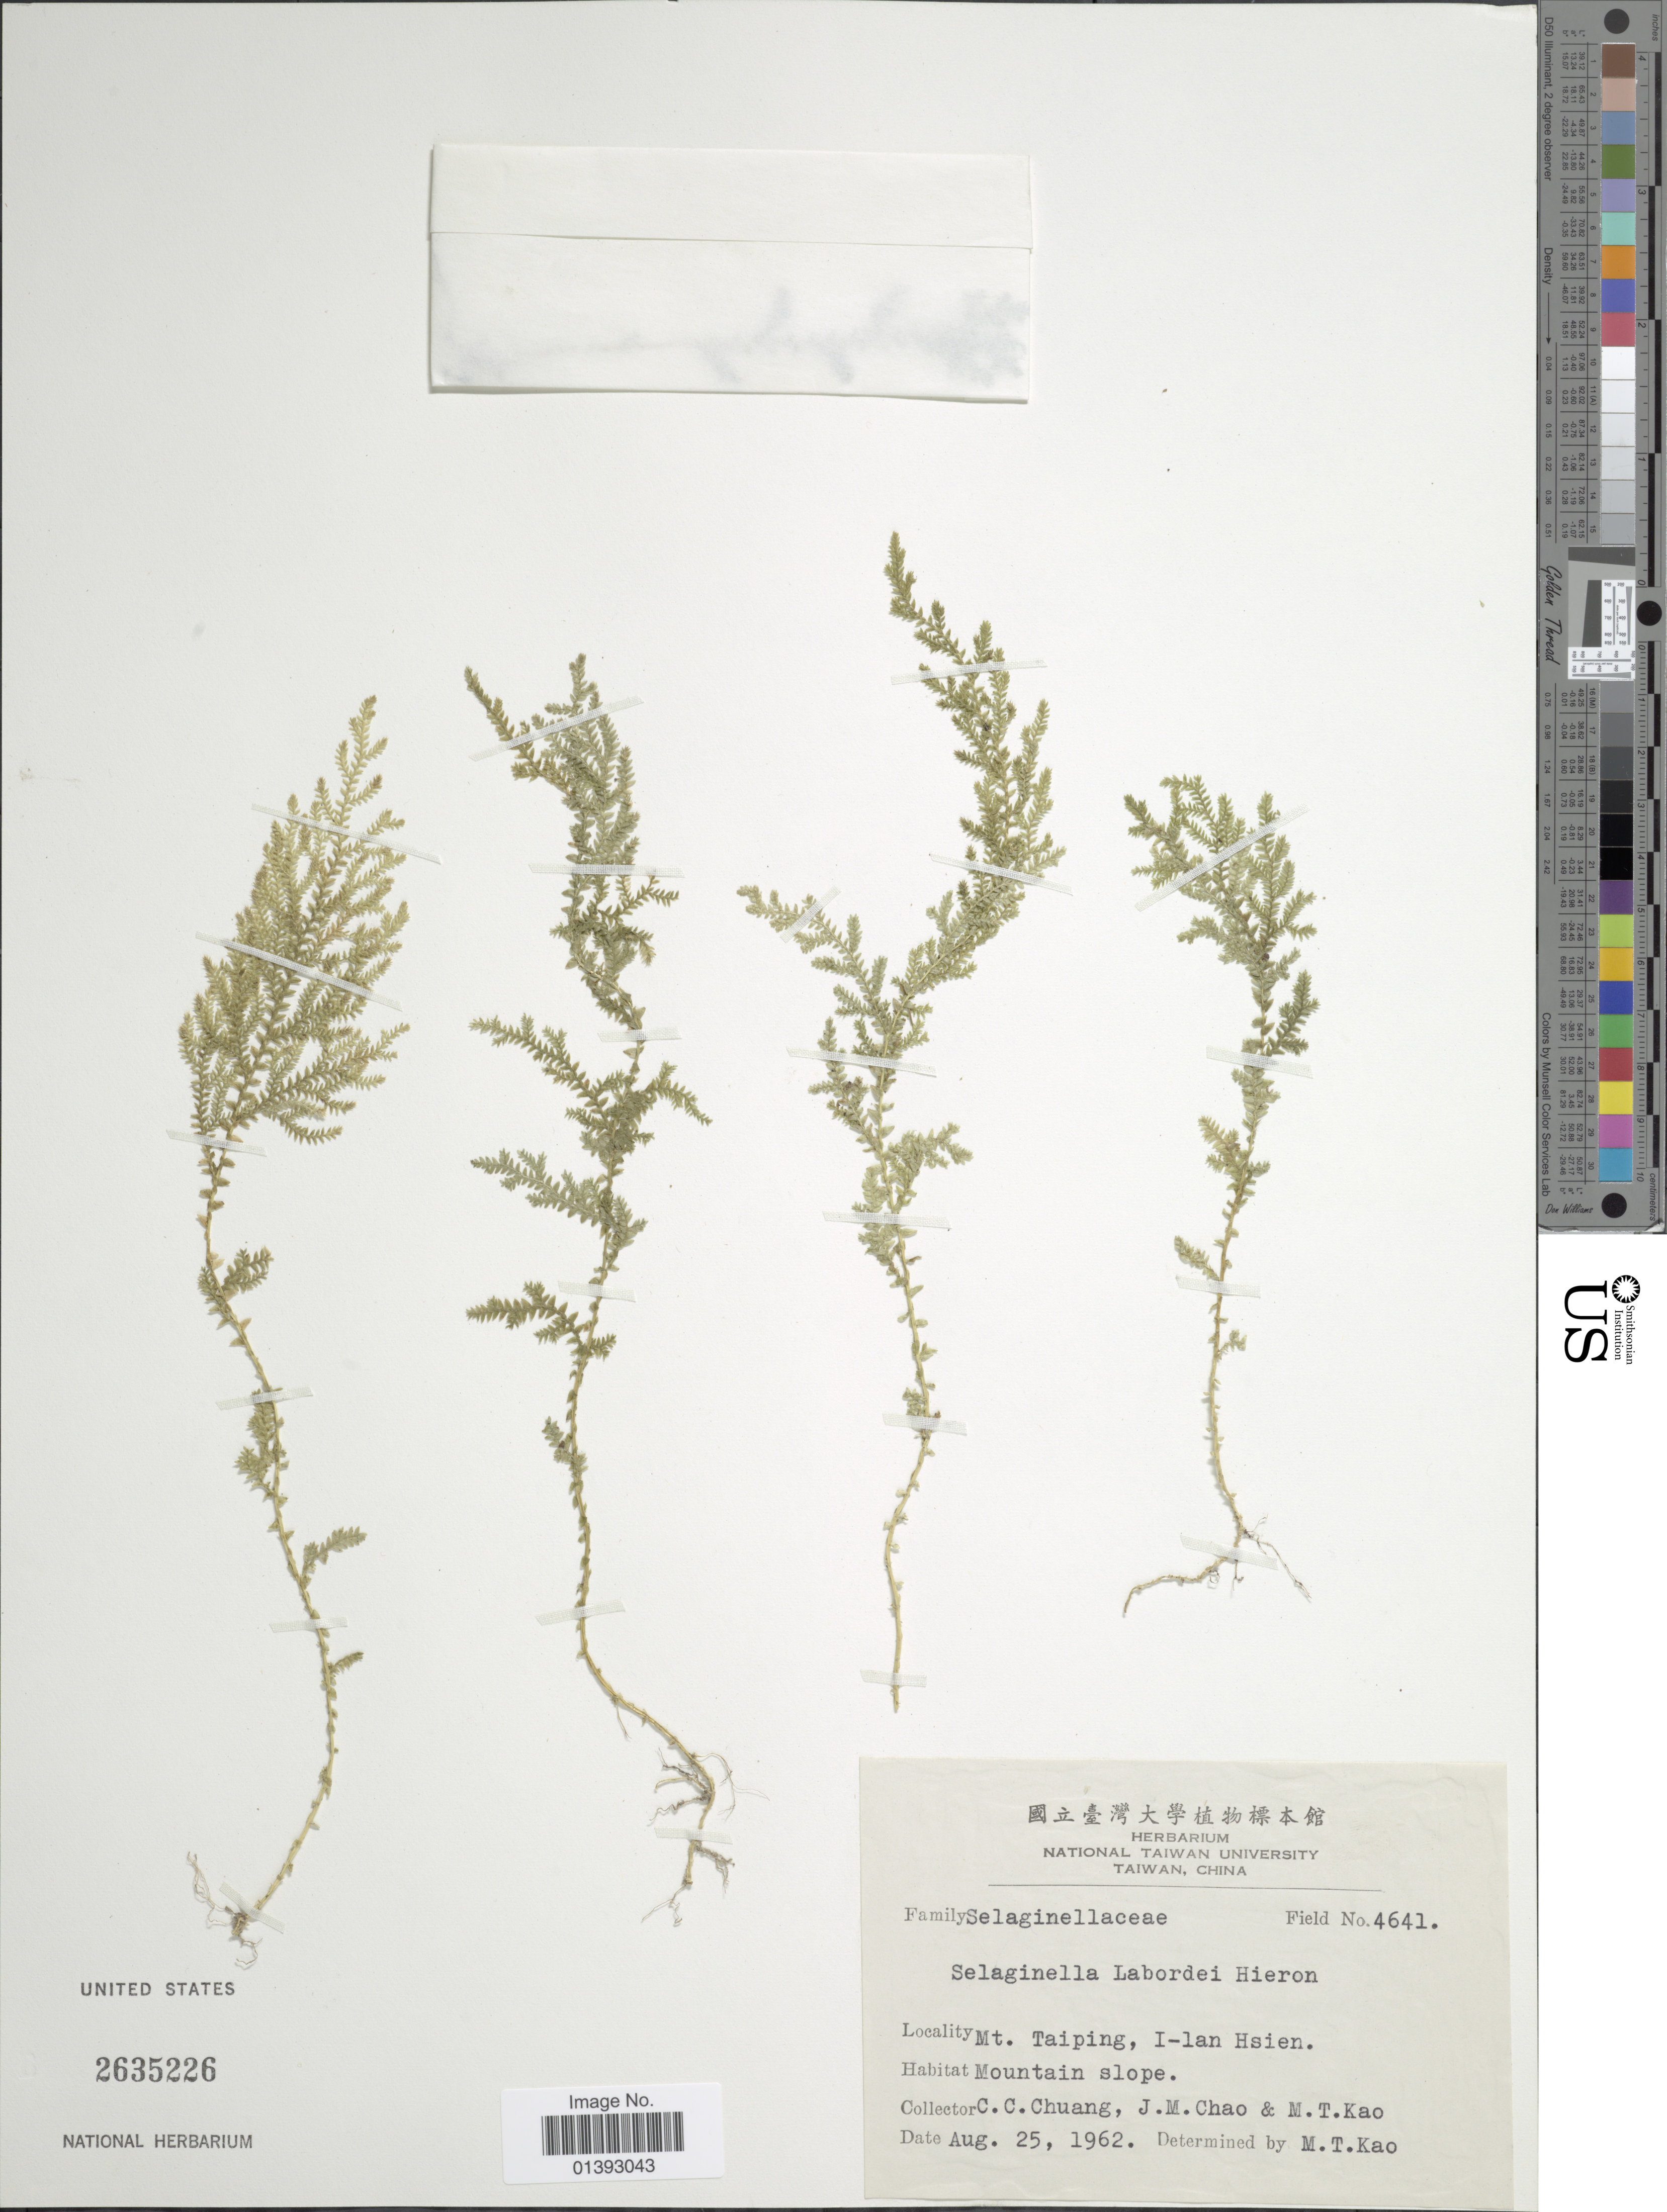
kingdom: Plantae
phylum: Tracheophyta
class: Lycopodiopsida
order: Selaginellales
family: Selaginellaceae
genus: Selaginella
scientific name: Selaginella labordei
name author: Hieron. ex Christ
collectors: C. C. Chuang, J. Chao & M. T. Kao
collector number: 4641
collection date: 1962-08-25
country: Taiwan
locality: Mt. Taiping, I-lan Hsien, mountain slope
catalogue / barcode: US 2635226